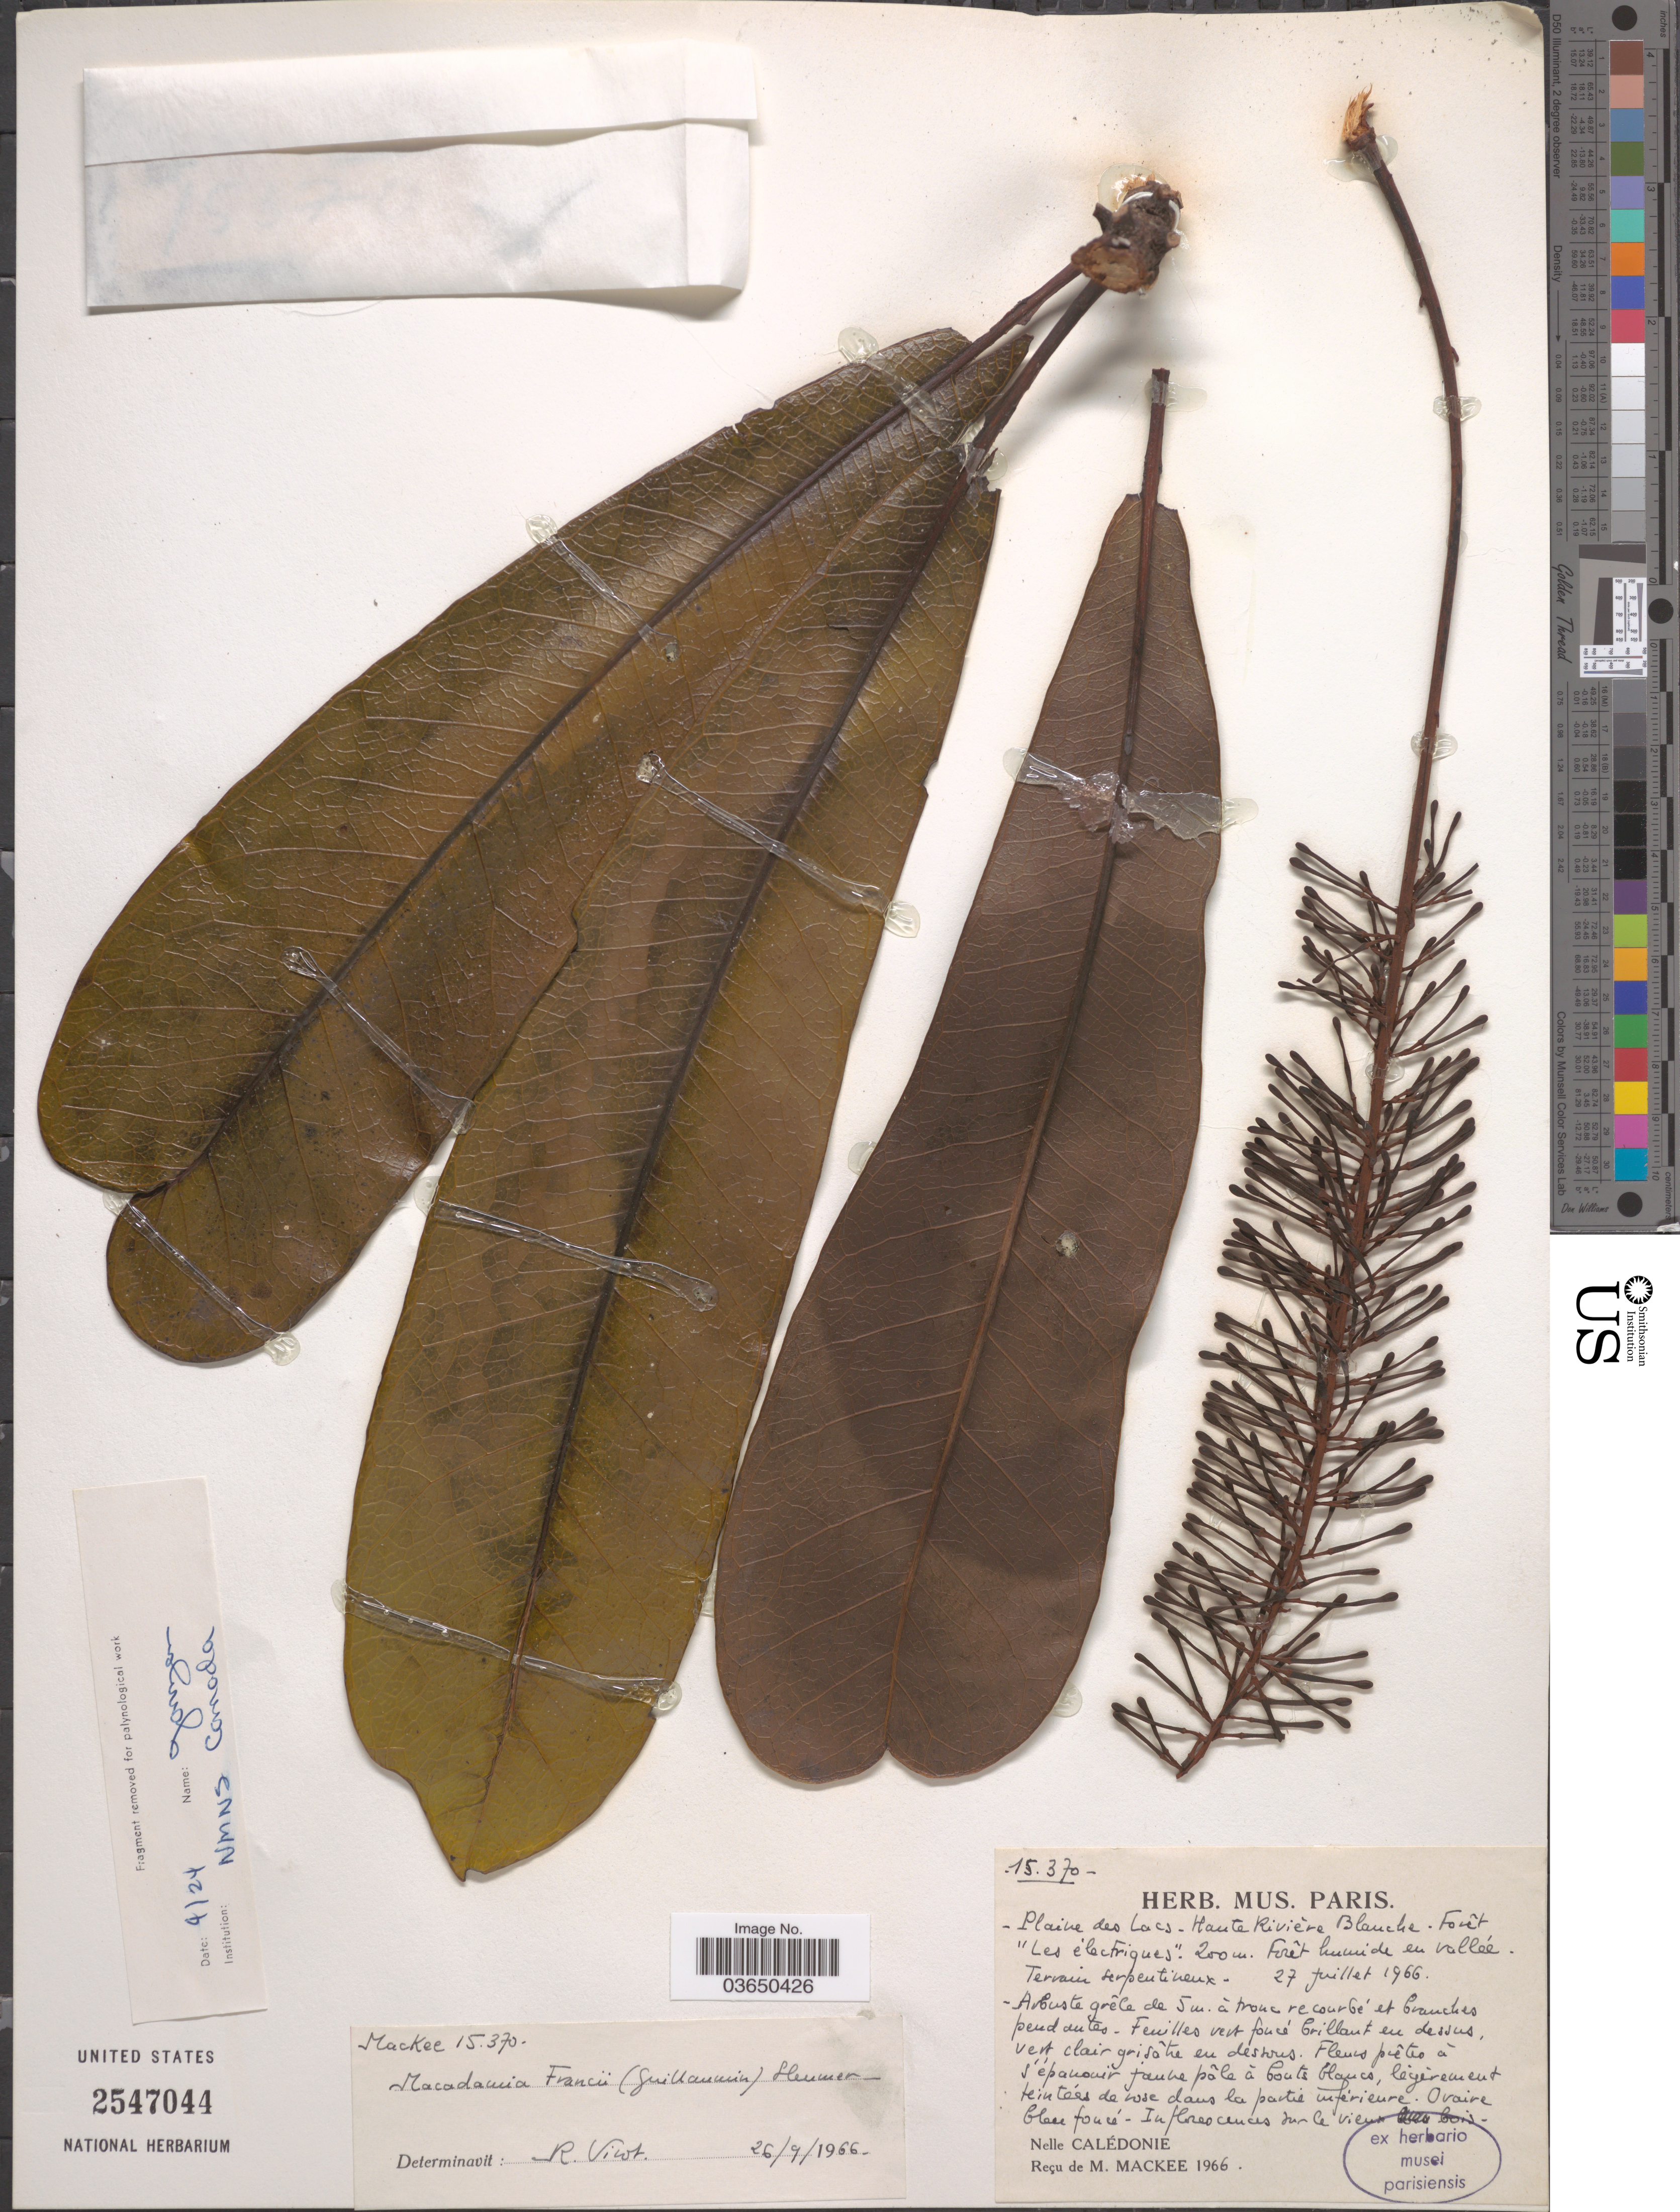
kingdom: Plantae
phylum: Tracheophyta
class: Magnoliopsida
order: Proteales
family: Proteaceae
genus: Macadamia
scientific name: Macadamia francii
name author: (Guillaumin) Sleumer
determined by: Strong, Mark T., (BOT), Smithsonian Institution - National Museum of Natural History (UNITED STATES)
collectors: M. Mackee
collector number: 15370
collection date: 1966-07-27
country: New Caledonia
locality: Plaine des lacs. Haute Rivière Blanche-Forêt 'les électriques'. Nelle Calédonie.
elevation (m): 200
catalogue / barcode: US 2547044